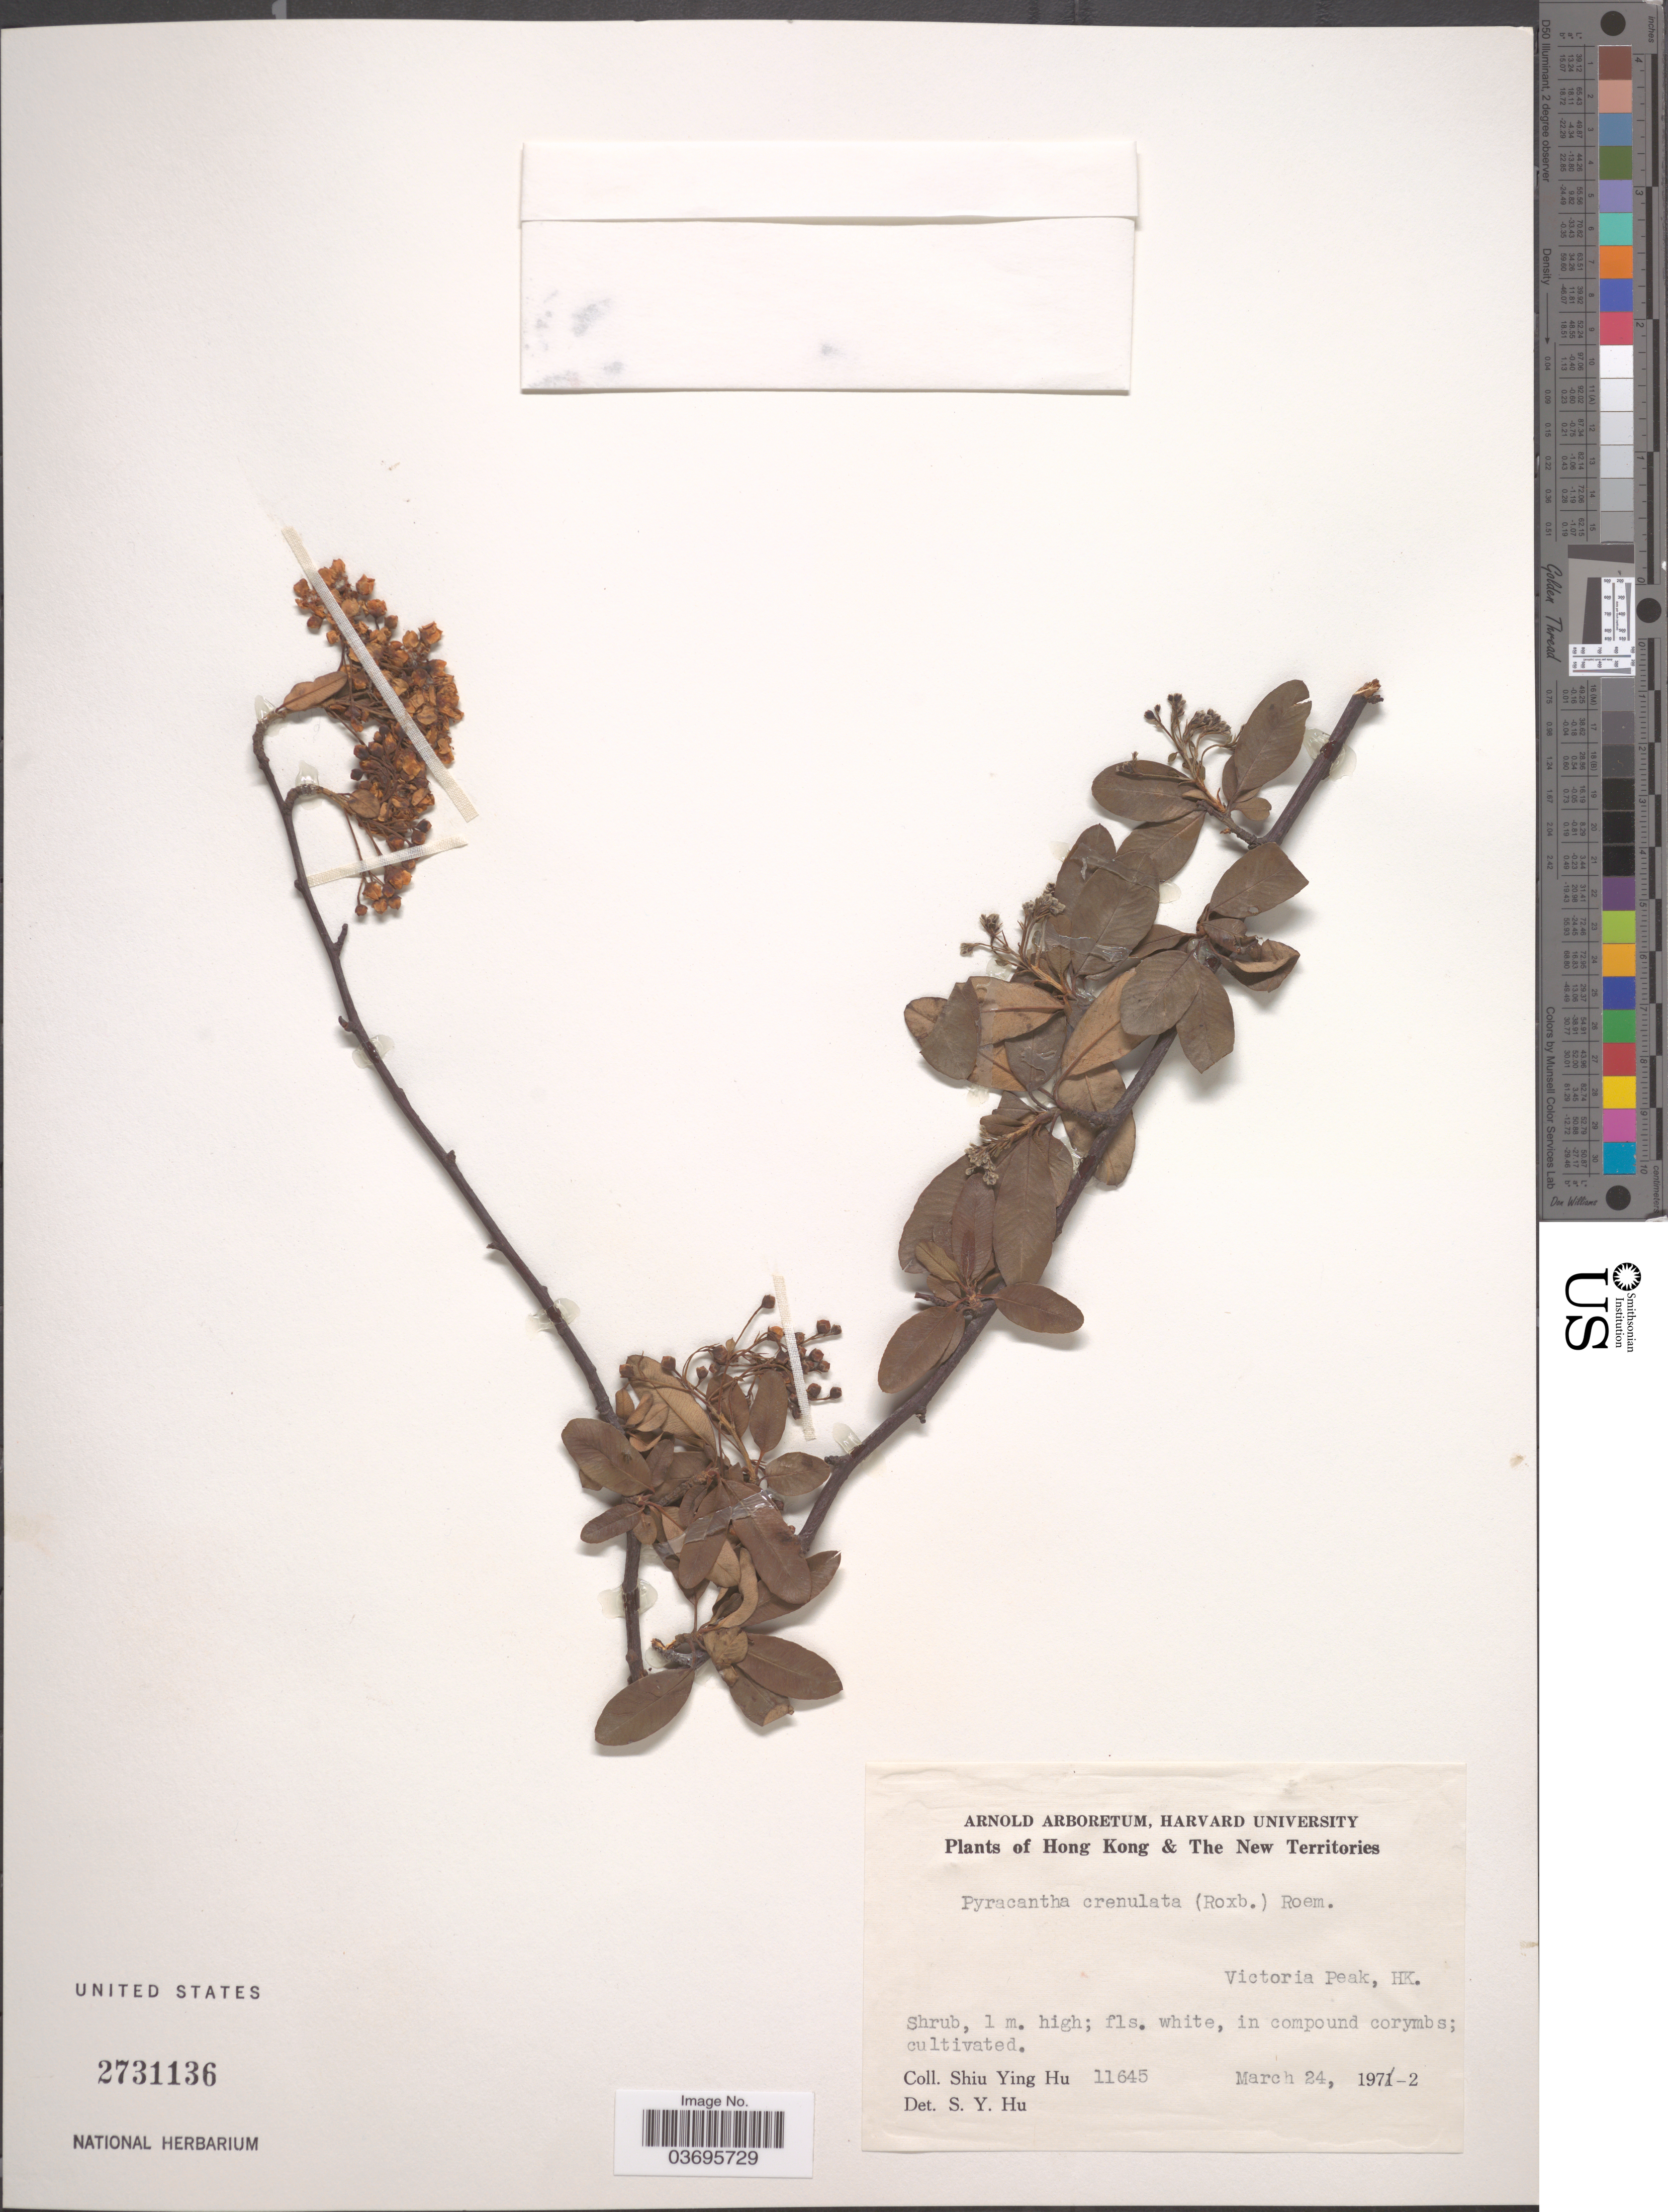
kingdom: Plantae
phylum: Tracheophyta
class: Magnoliopsida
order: Rosales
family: Rosaceae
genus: Pyracantha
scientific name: Pyracantha crenulata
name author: (D. Don) M. Roem.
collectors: S. Y. Hu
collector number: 11645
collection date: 1972-03-24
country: China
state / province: Hong Kong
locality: Victoria Peak.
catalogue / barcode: US 2731136